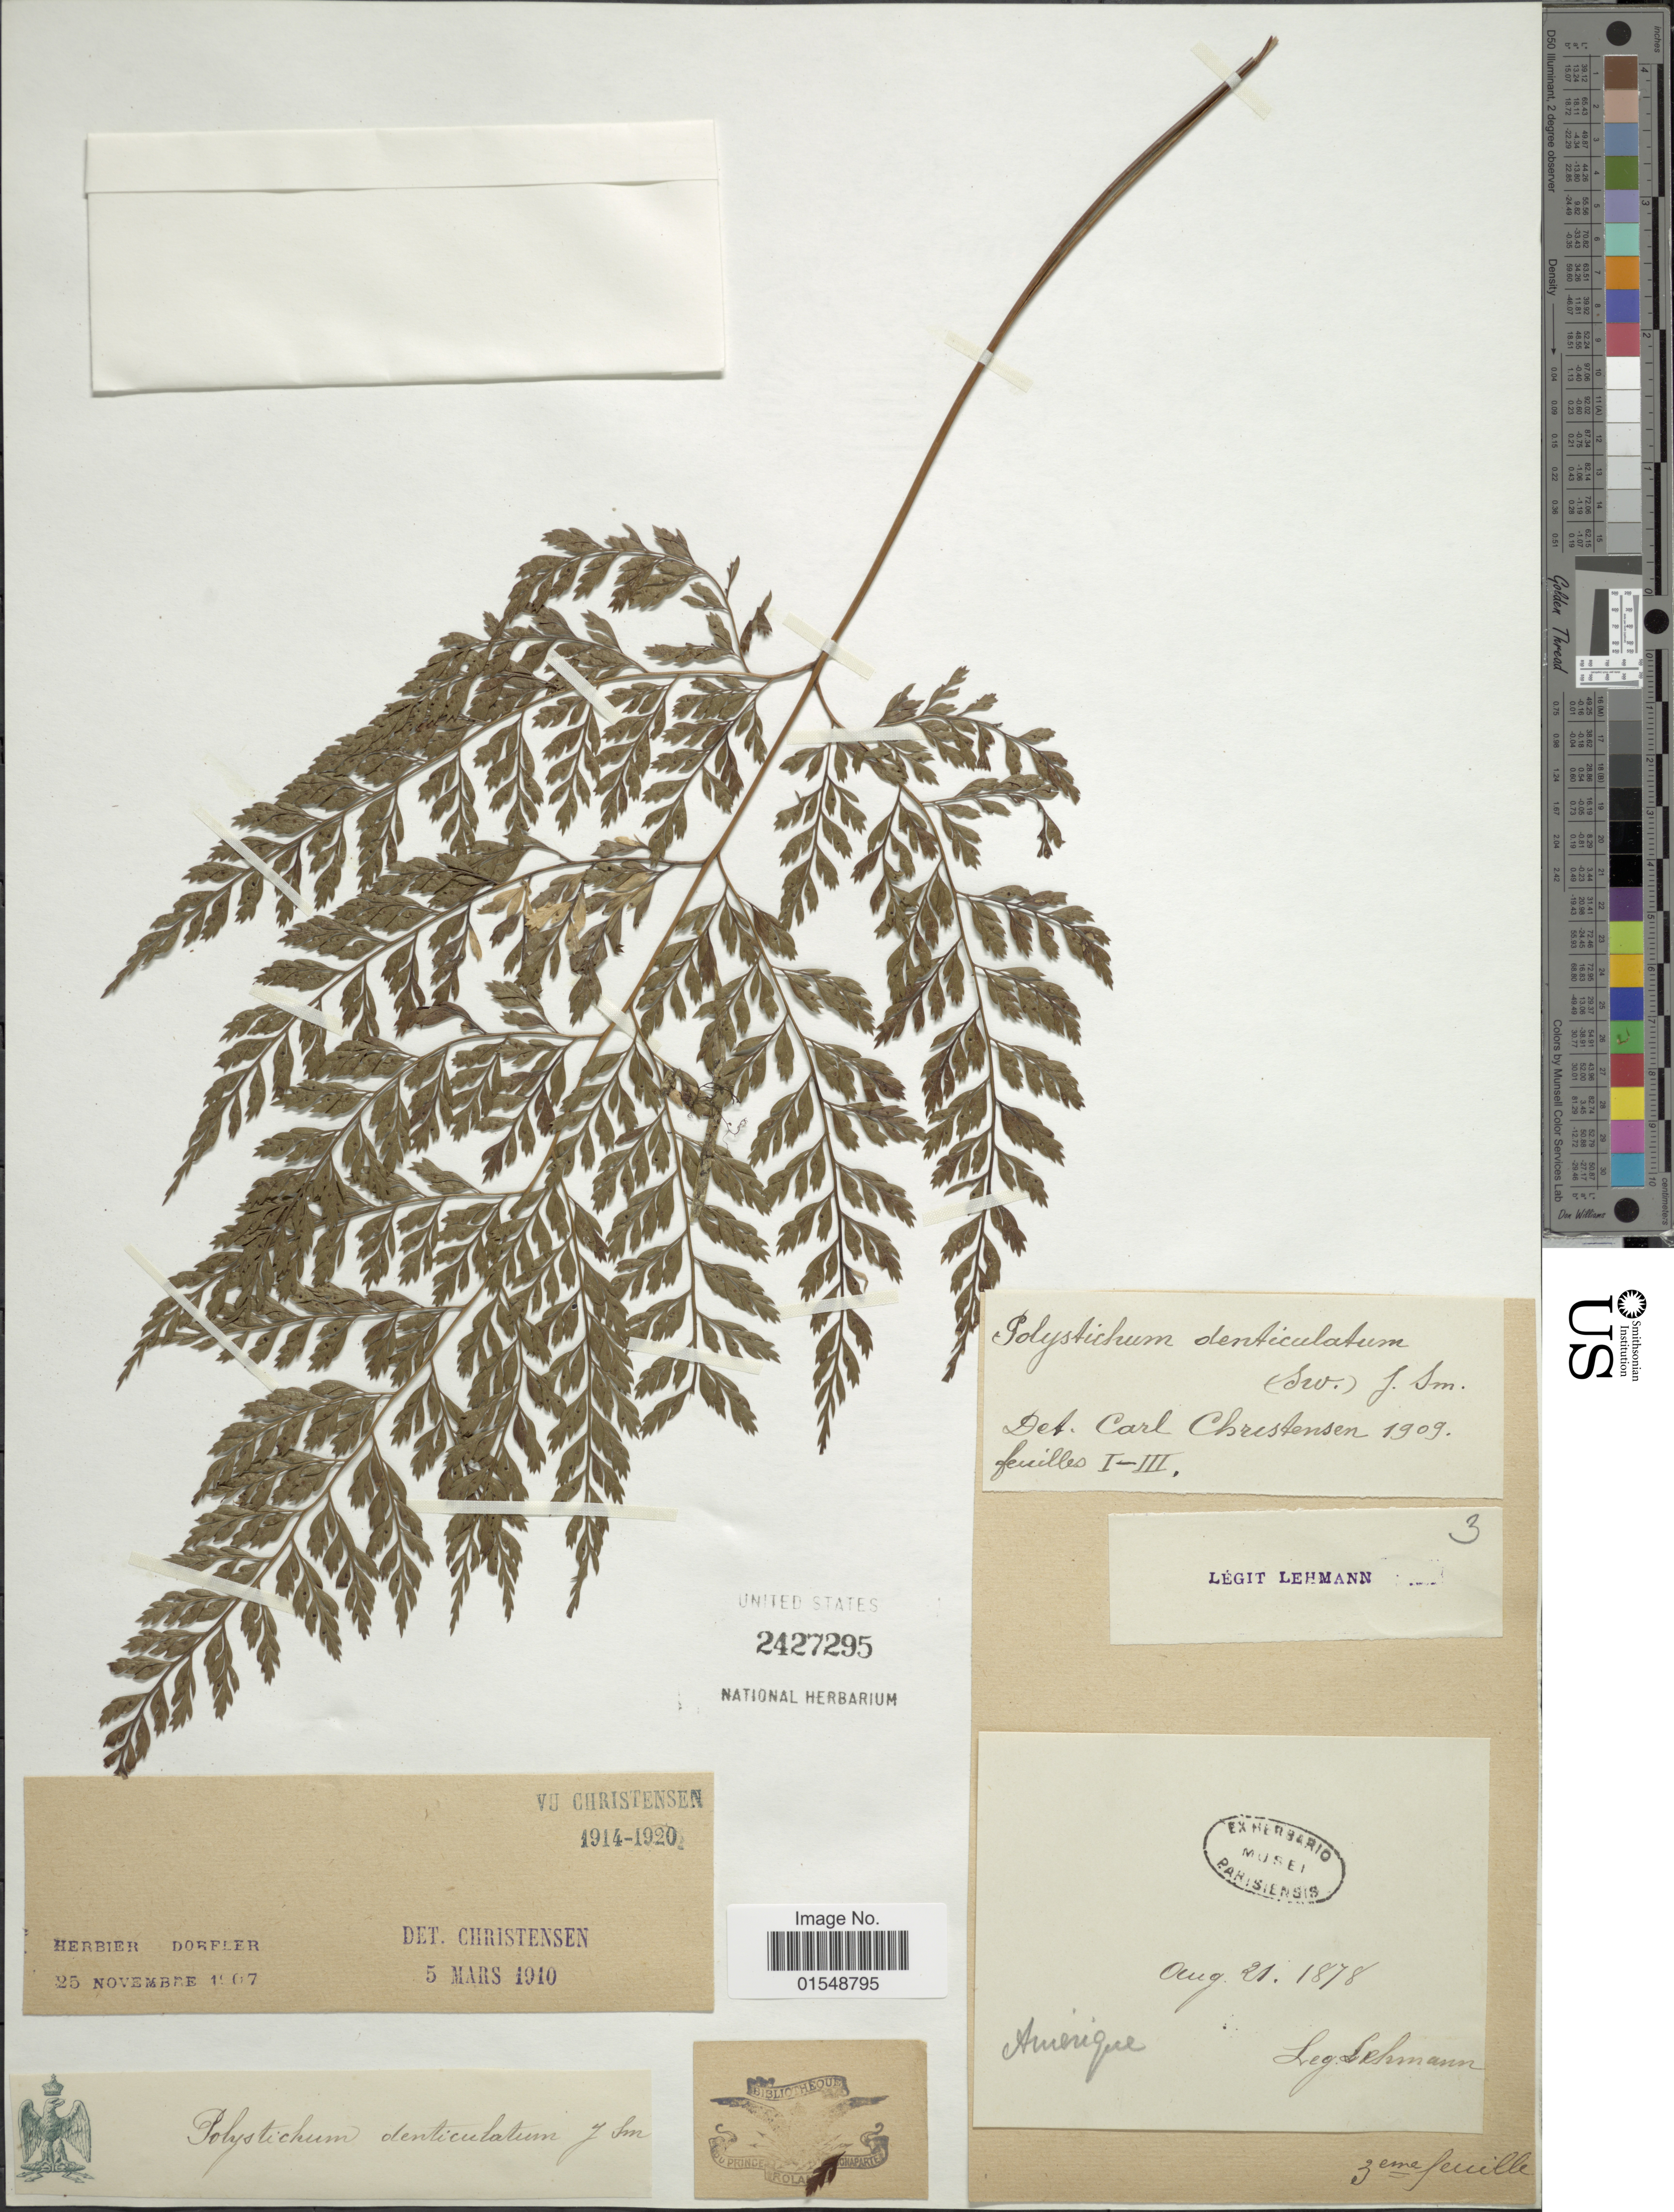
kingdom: Plantae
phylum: Tracheophyta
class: Polypodiopsida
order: Polypodiales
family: Dryopteridaceae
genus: Arachniodes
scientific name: Arachniodes denticulata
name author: (Sw.) Ching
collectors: -. Lehman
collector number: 3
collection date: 1878-08-21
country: Ecuador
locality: Amerique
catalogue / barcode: US 2427295